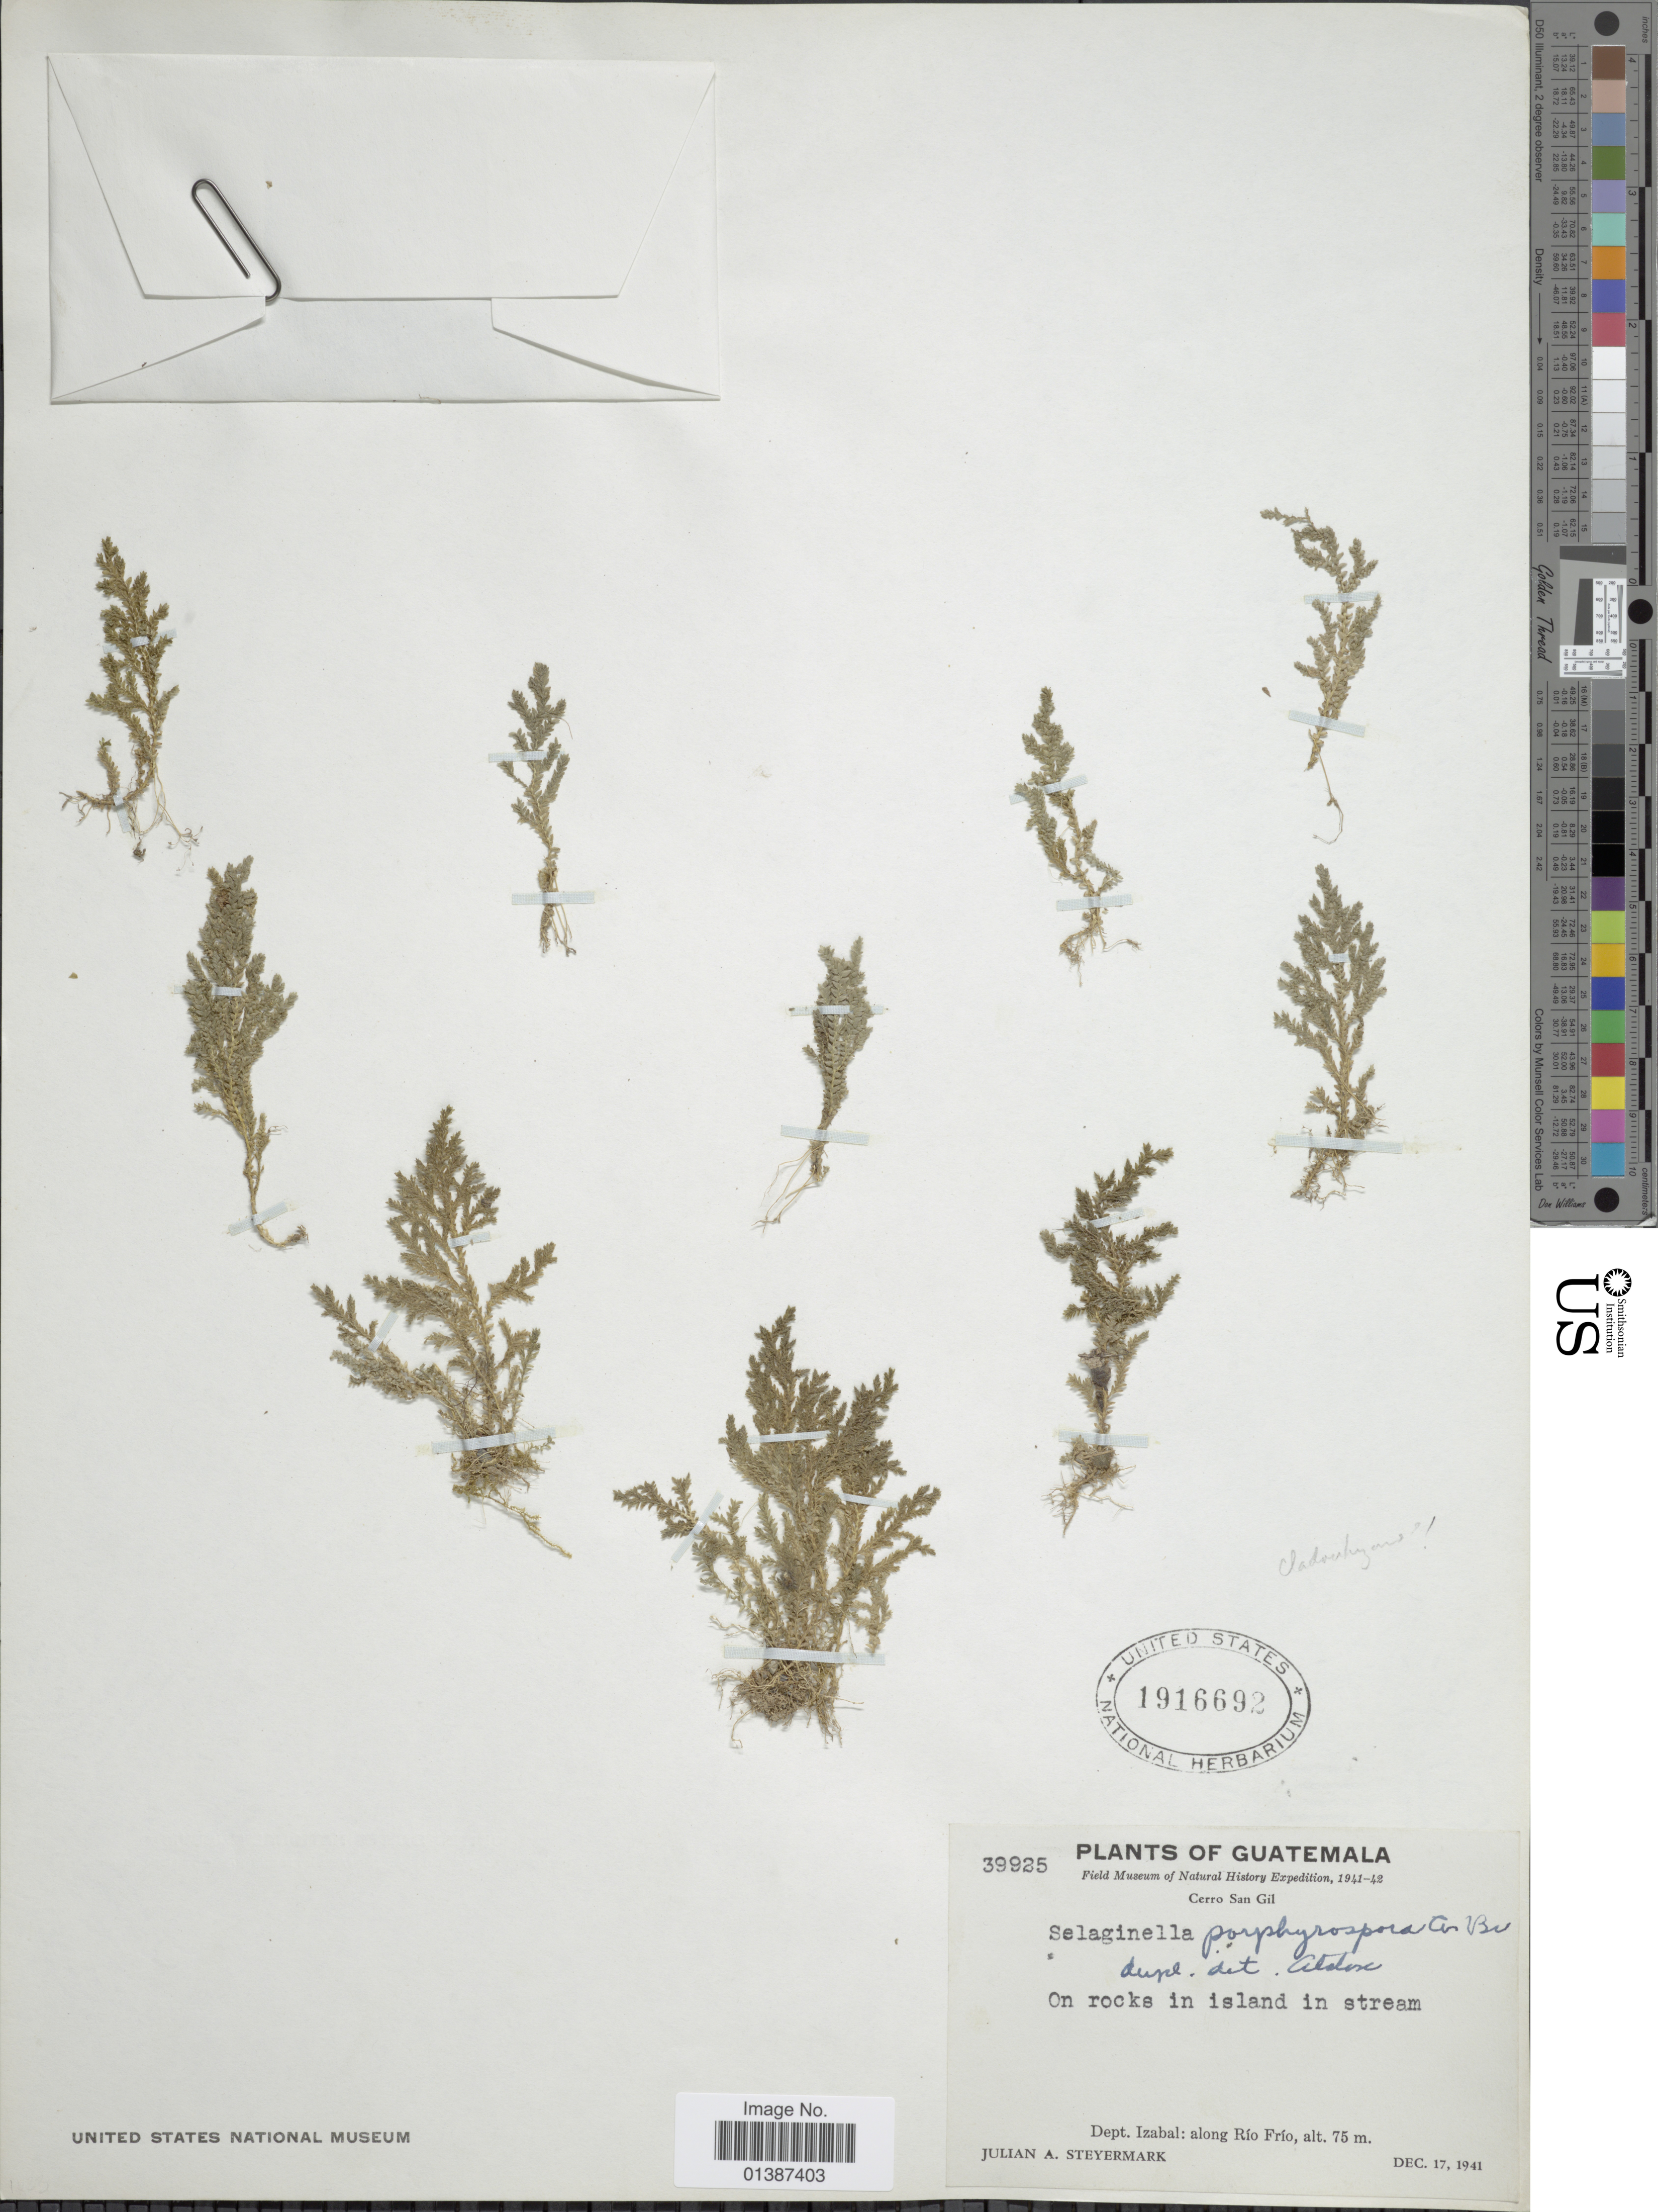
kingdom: Plantae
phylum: Tracheophyta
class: Lycopodiopsida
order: Selaginellales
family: Selaginellaceae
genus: Selaginella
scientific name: Selaginella cladorrhizans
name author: A. Br.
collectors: J. Steyermark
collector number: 39925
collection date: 1941-12-17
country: Guatemala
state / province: Izabal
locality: Cerro San Gil, Dept Izabal: along Río Frío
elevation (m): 75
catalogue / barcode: US 1916692